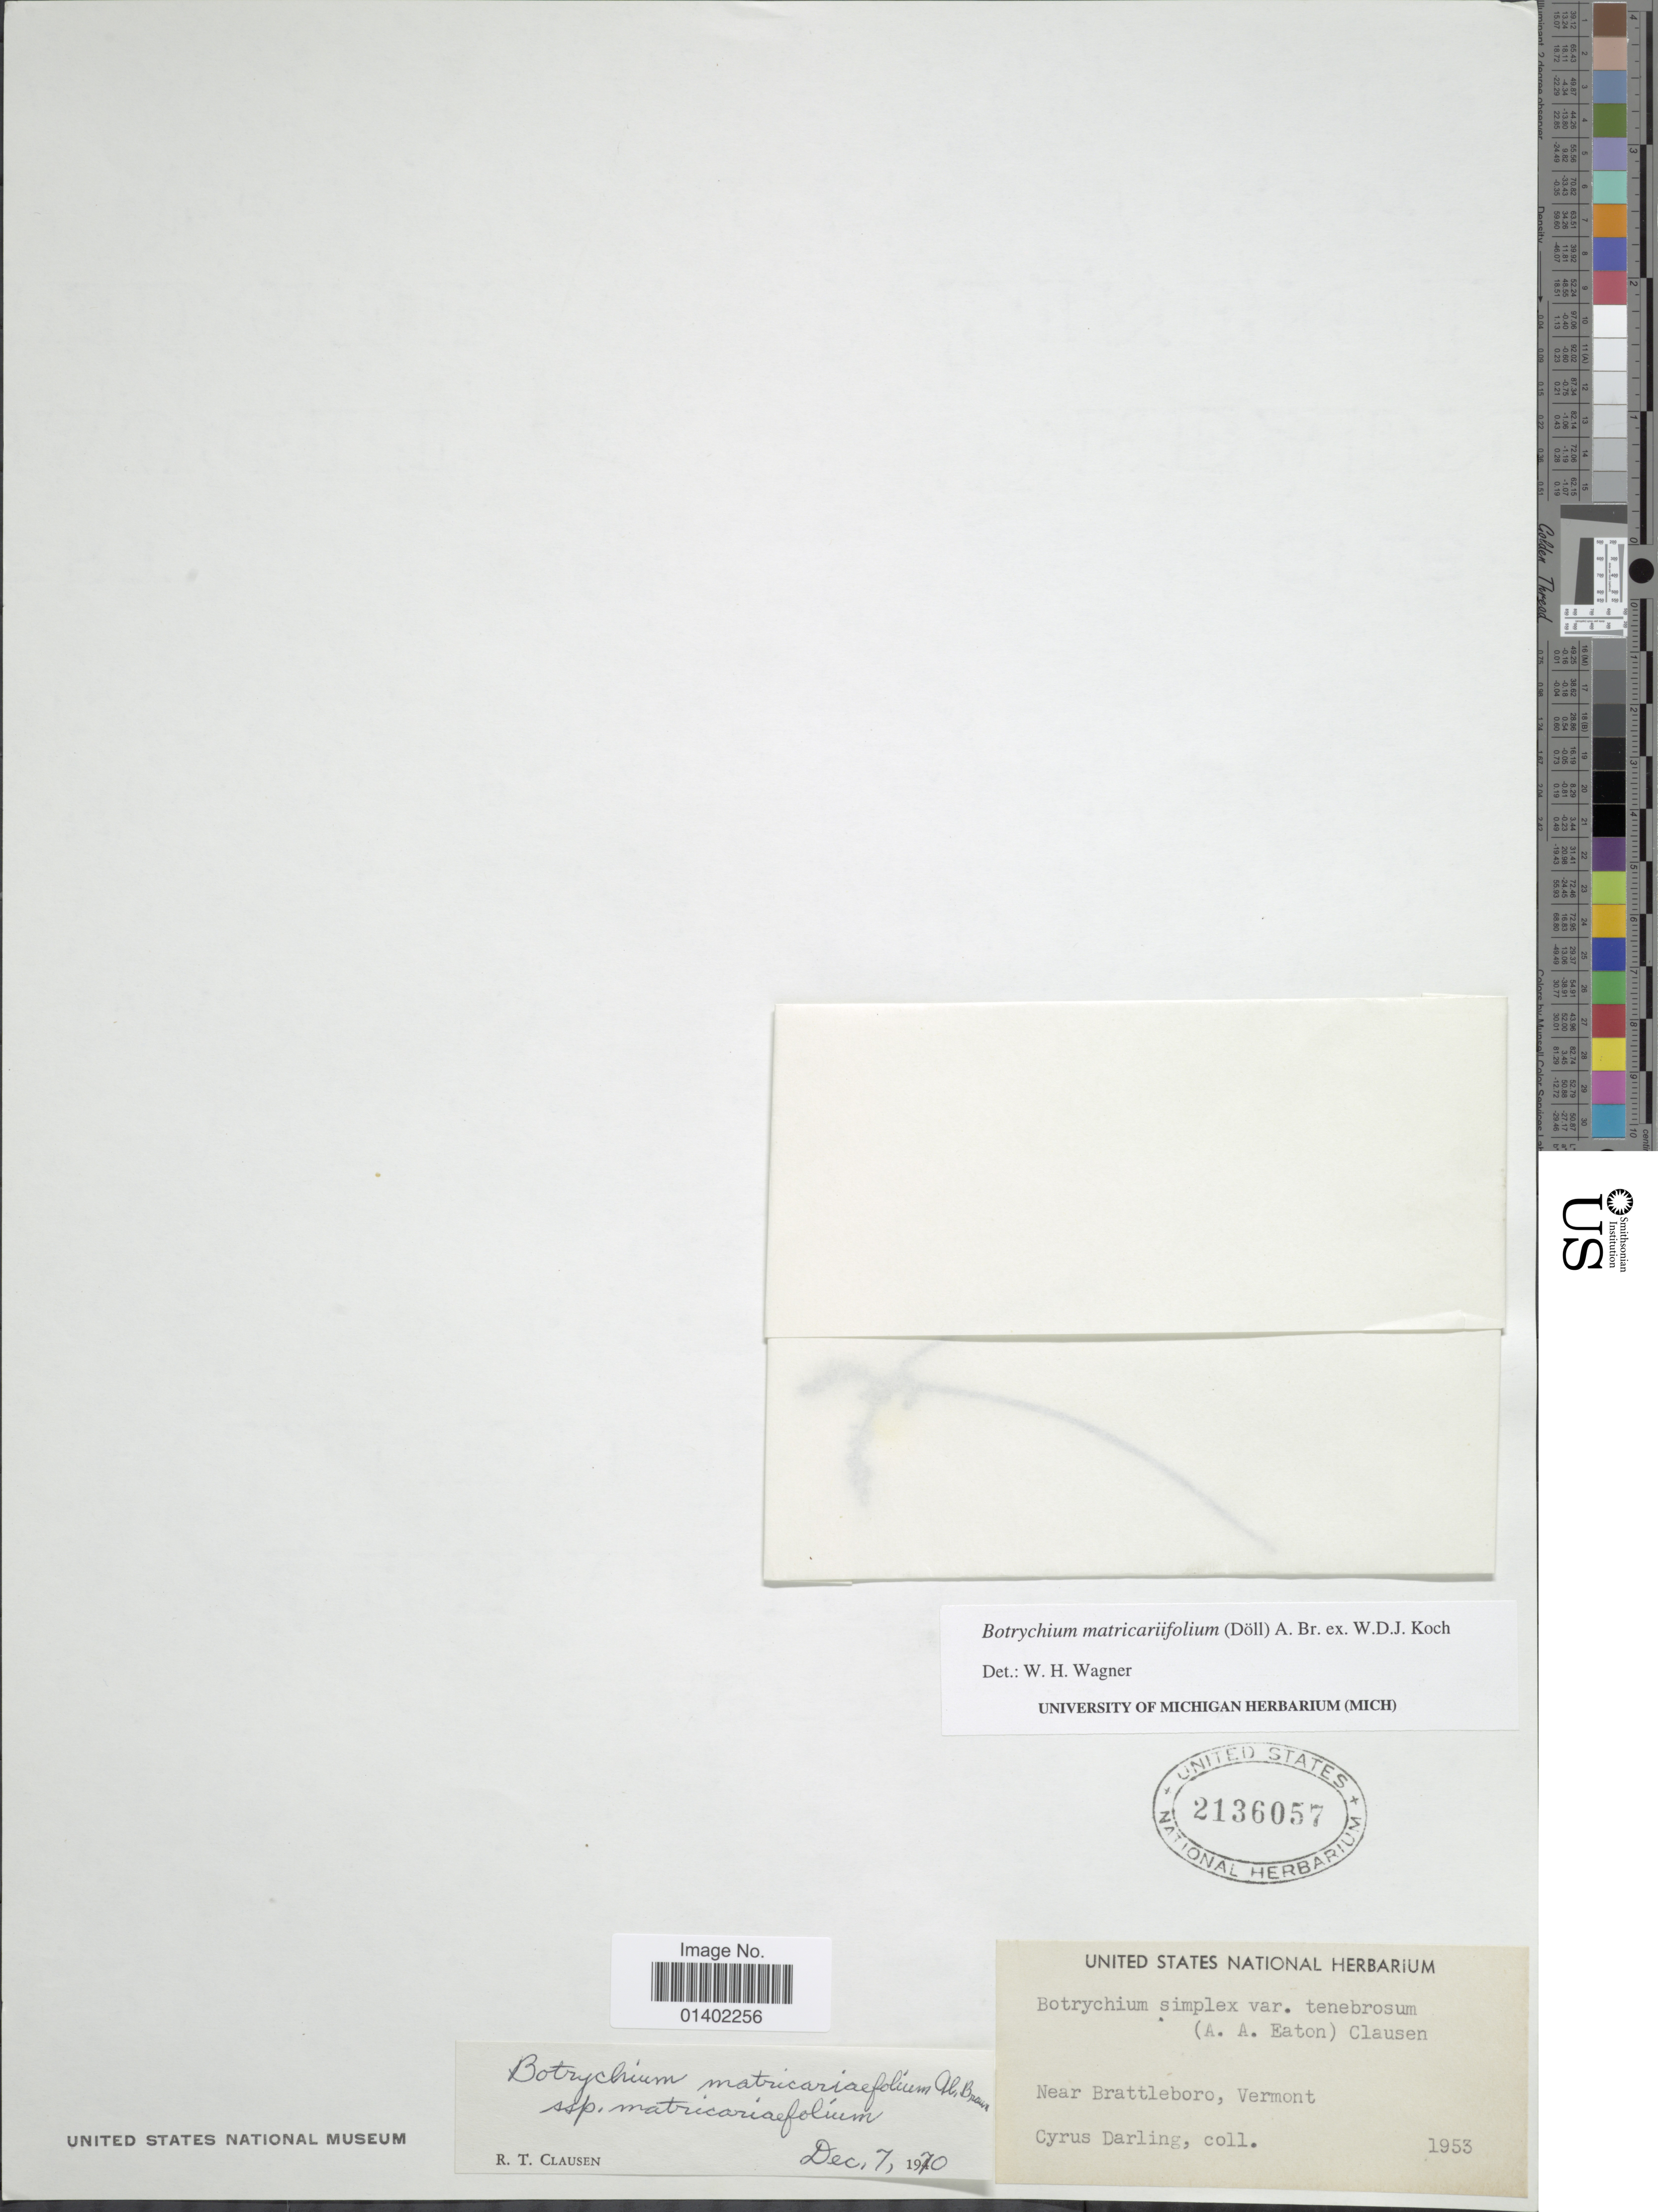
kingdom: Plantae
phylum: Tracheophyta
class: Polypodiopsida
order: Ophioglossales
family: Ophioglossaceae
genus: Botrychium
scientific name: Botrychium matricariifolium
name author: (A. Braun ex Dowell) A. Braun ex Koch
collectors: C. Darling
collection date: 1953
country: United States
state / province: Vermont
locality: Near Brattleboro, Vermont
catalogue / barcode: US 2136057